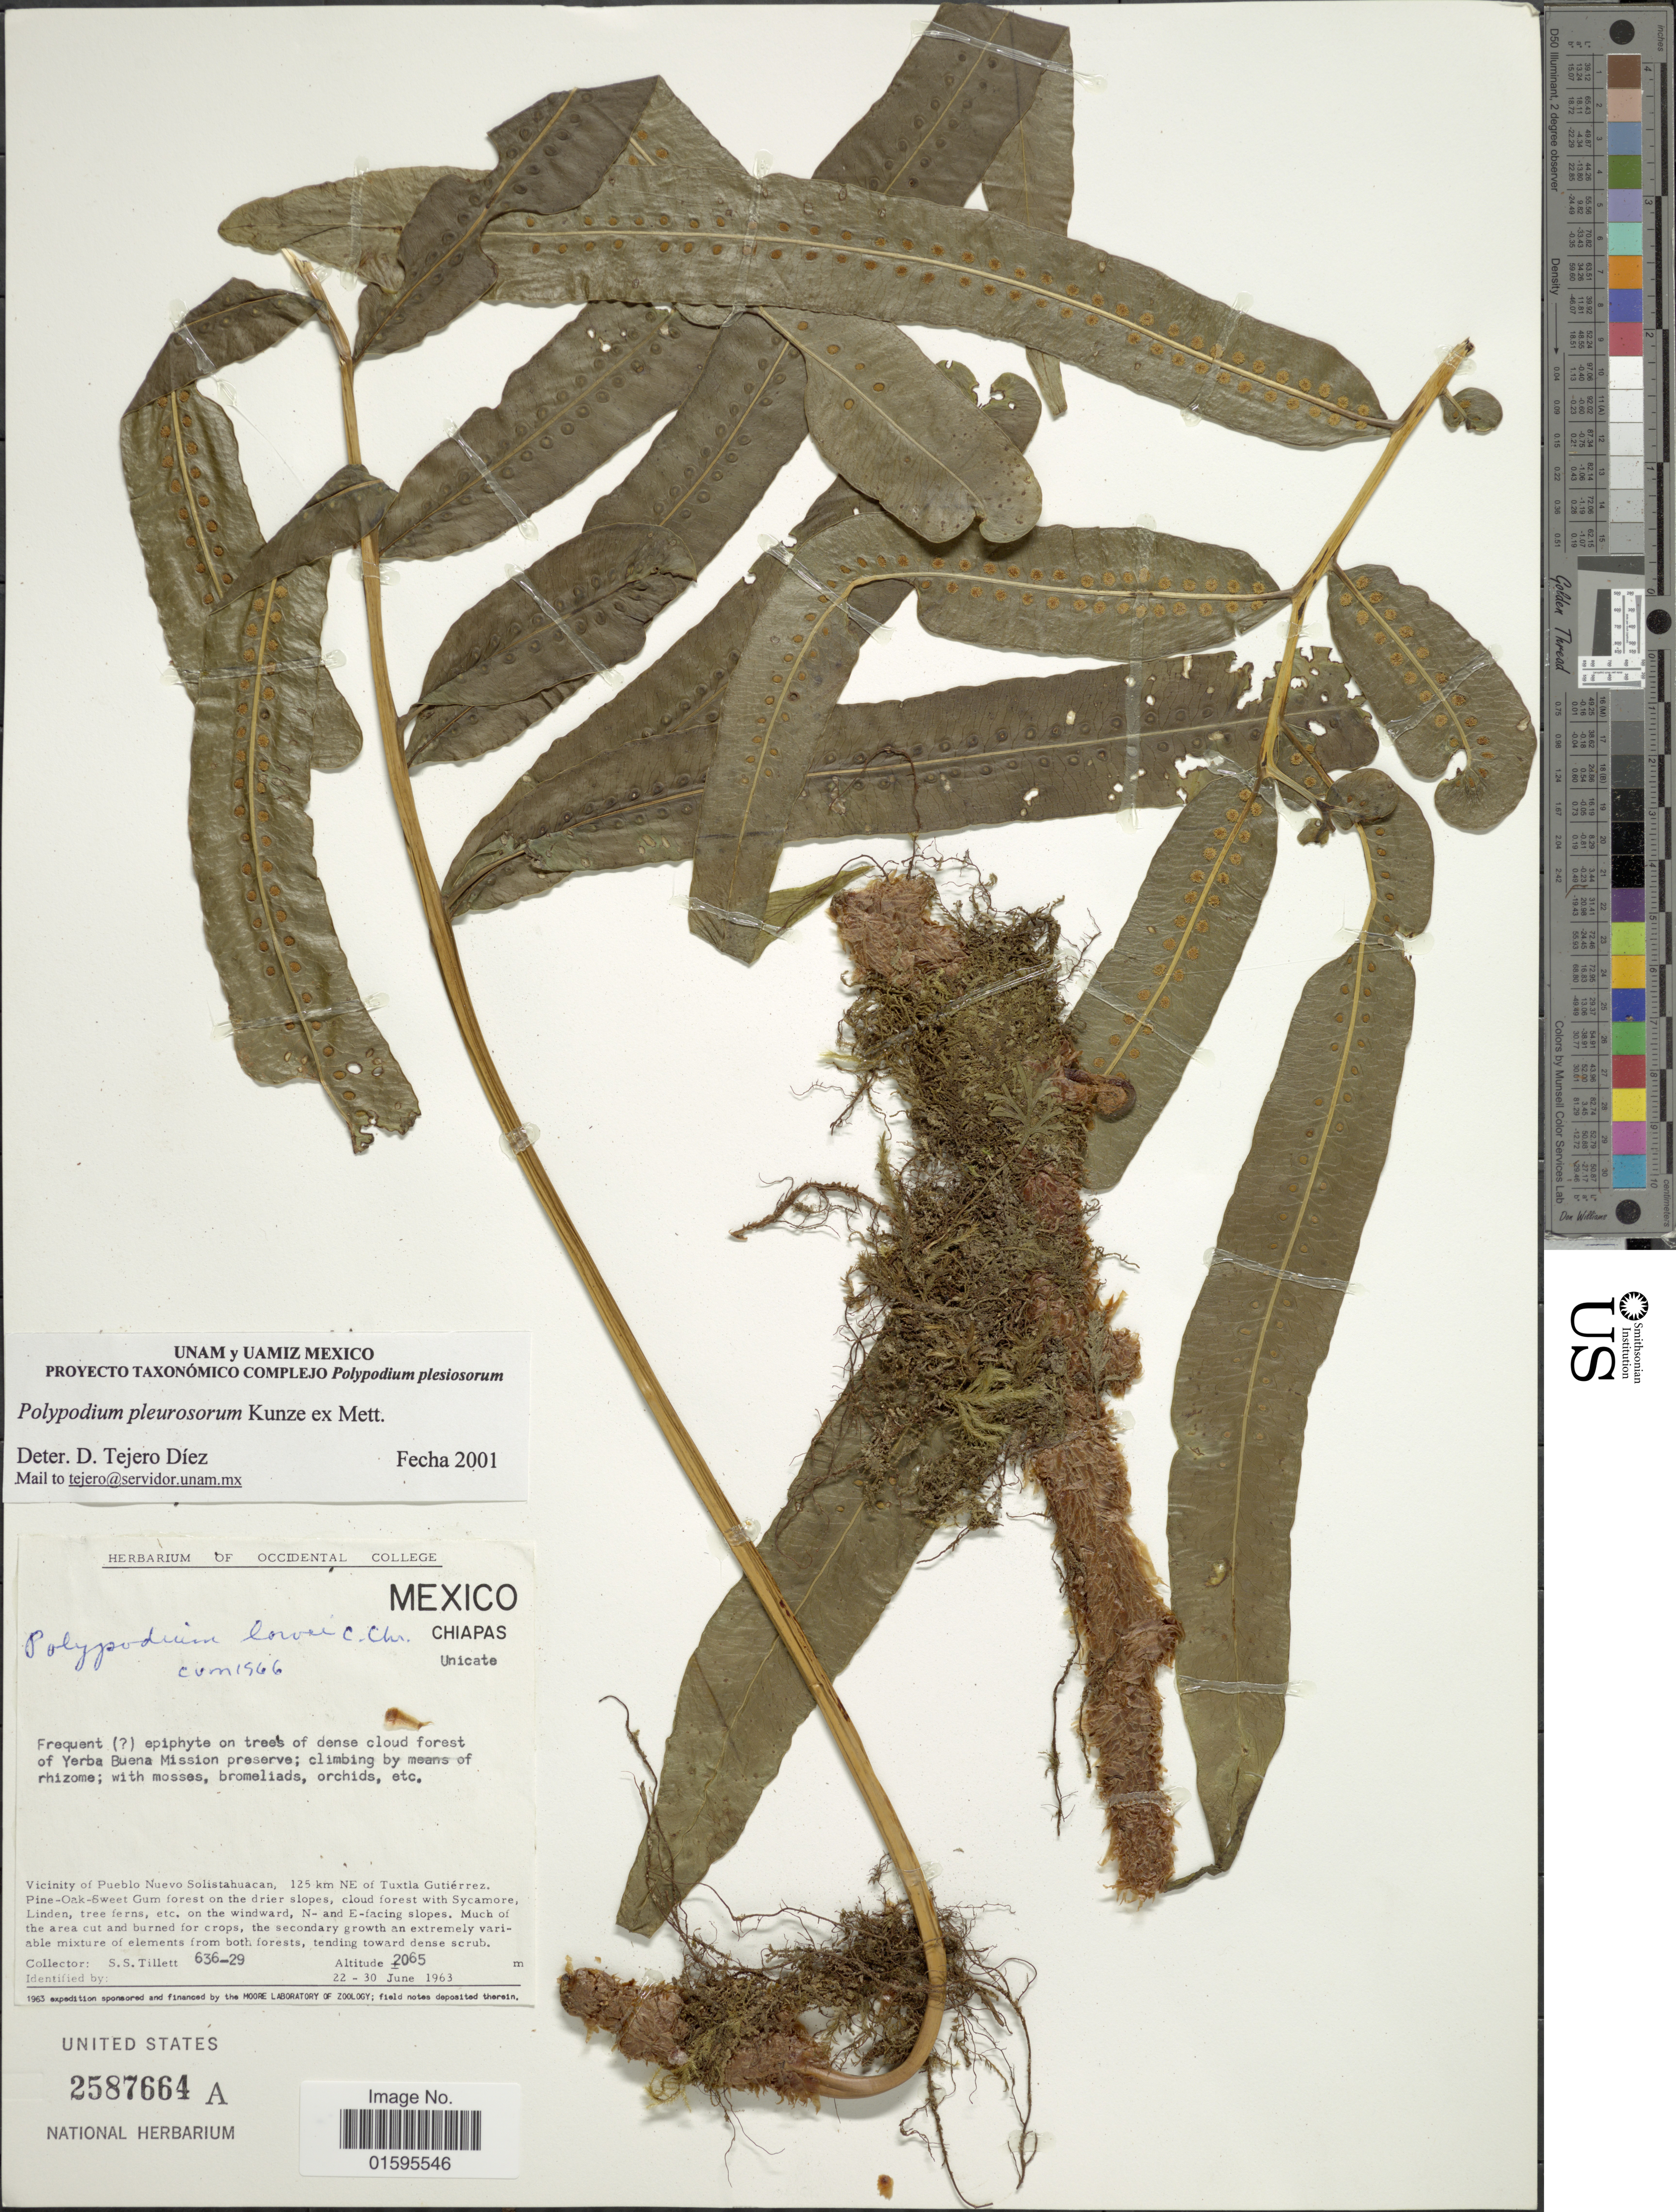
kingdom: Plantae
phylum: Tracheophyta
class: Polypodiopsida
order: Polypodiales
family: Polypodiaceae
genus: Polypodium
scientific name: Polypodium pleurosorum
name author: Kunze ex Mett.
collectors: S. S. Tillett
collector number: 636-29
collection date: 1963-06-22/1963-06-30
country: Mexico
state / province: Chiapas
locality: Vicinity of Pueblo Nuevo Solistahuacan, 125 km NE of Txtla Gutierrez, pine-oak-sweet Gum forest on the drier slopes, N- and E-facing slopes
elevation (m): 2065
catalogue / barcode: US 2587664A